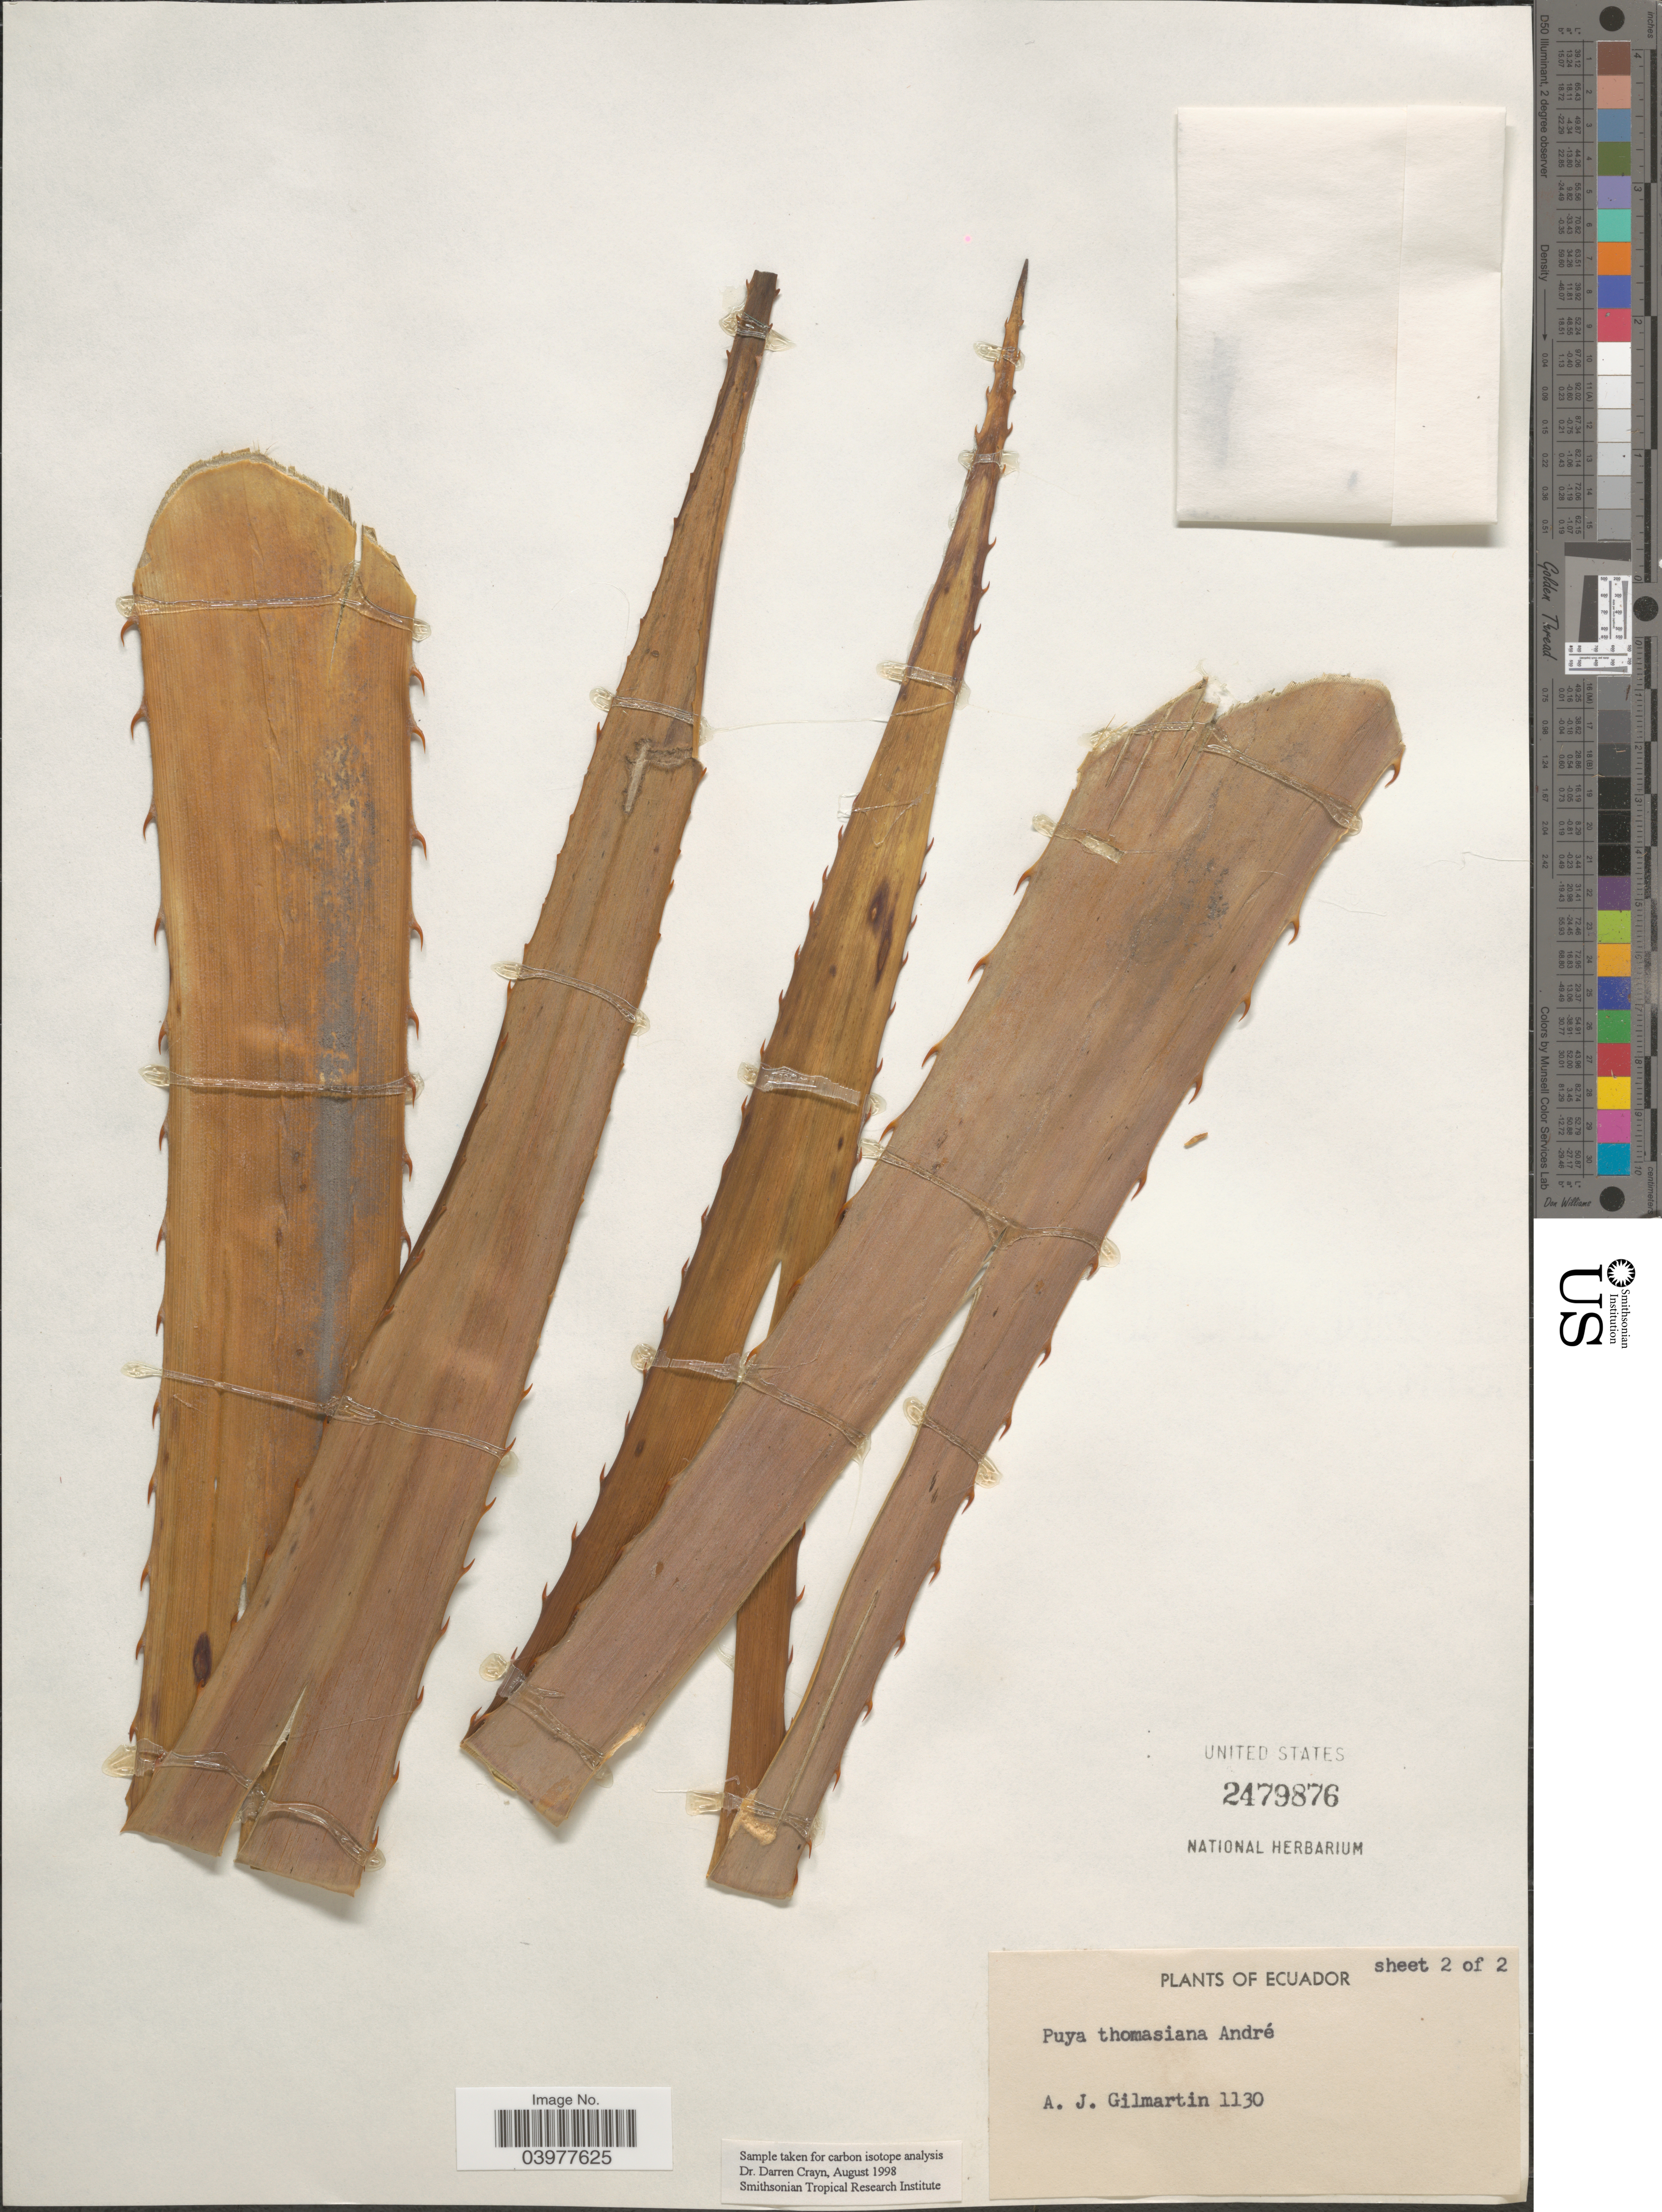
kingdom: Plantae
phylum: Tracheophyta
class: Liliopsida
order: Poales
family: Bromeliaceae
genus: Puya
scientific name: Puya thomasiana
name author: André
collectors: A. J. Gilmartin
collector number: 1130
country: Ecuador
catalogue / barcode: US 2479876